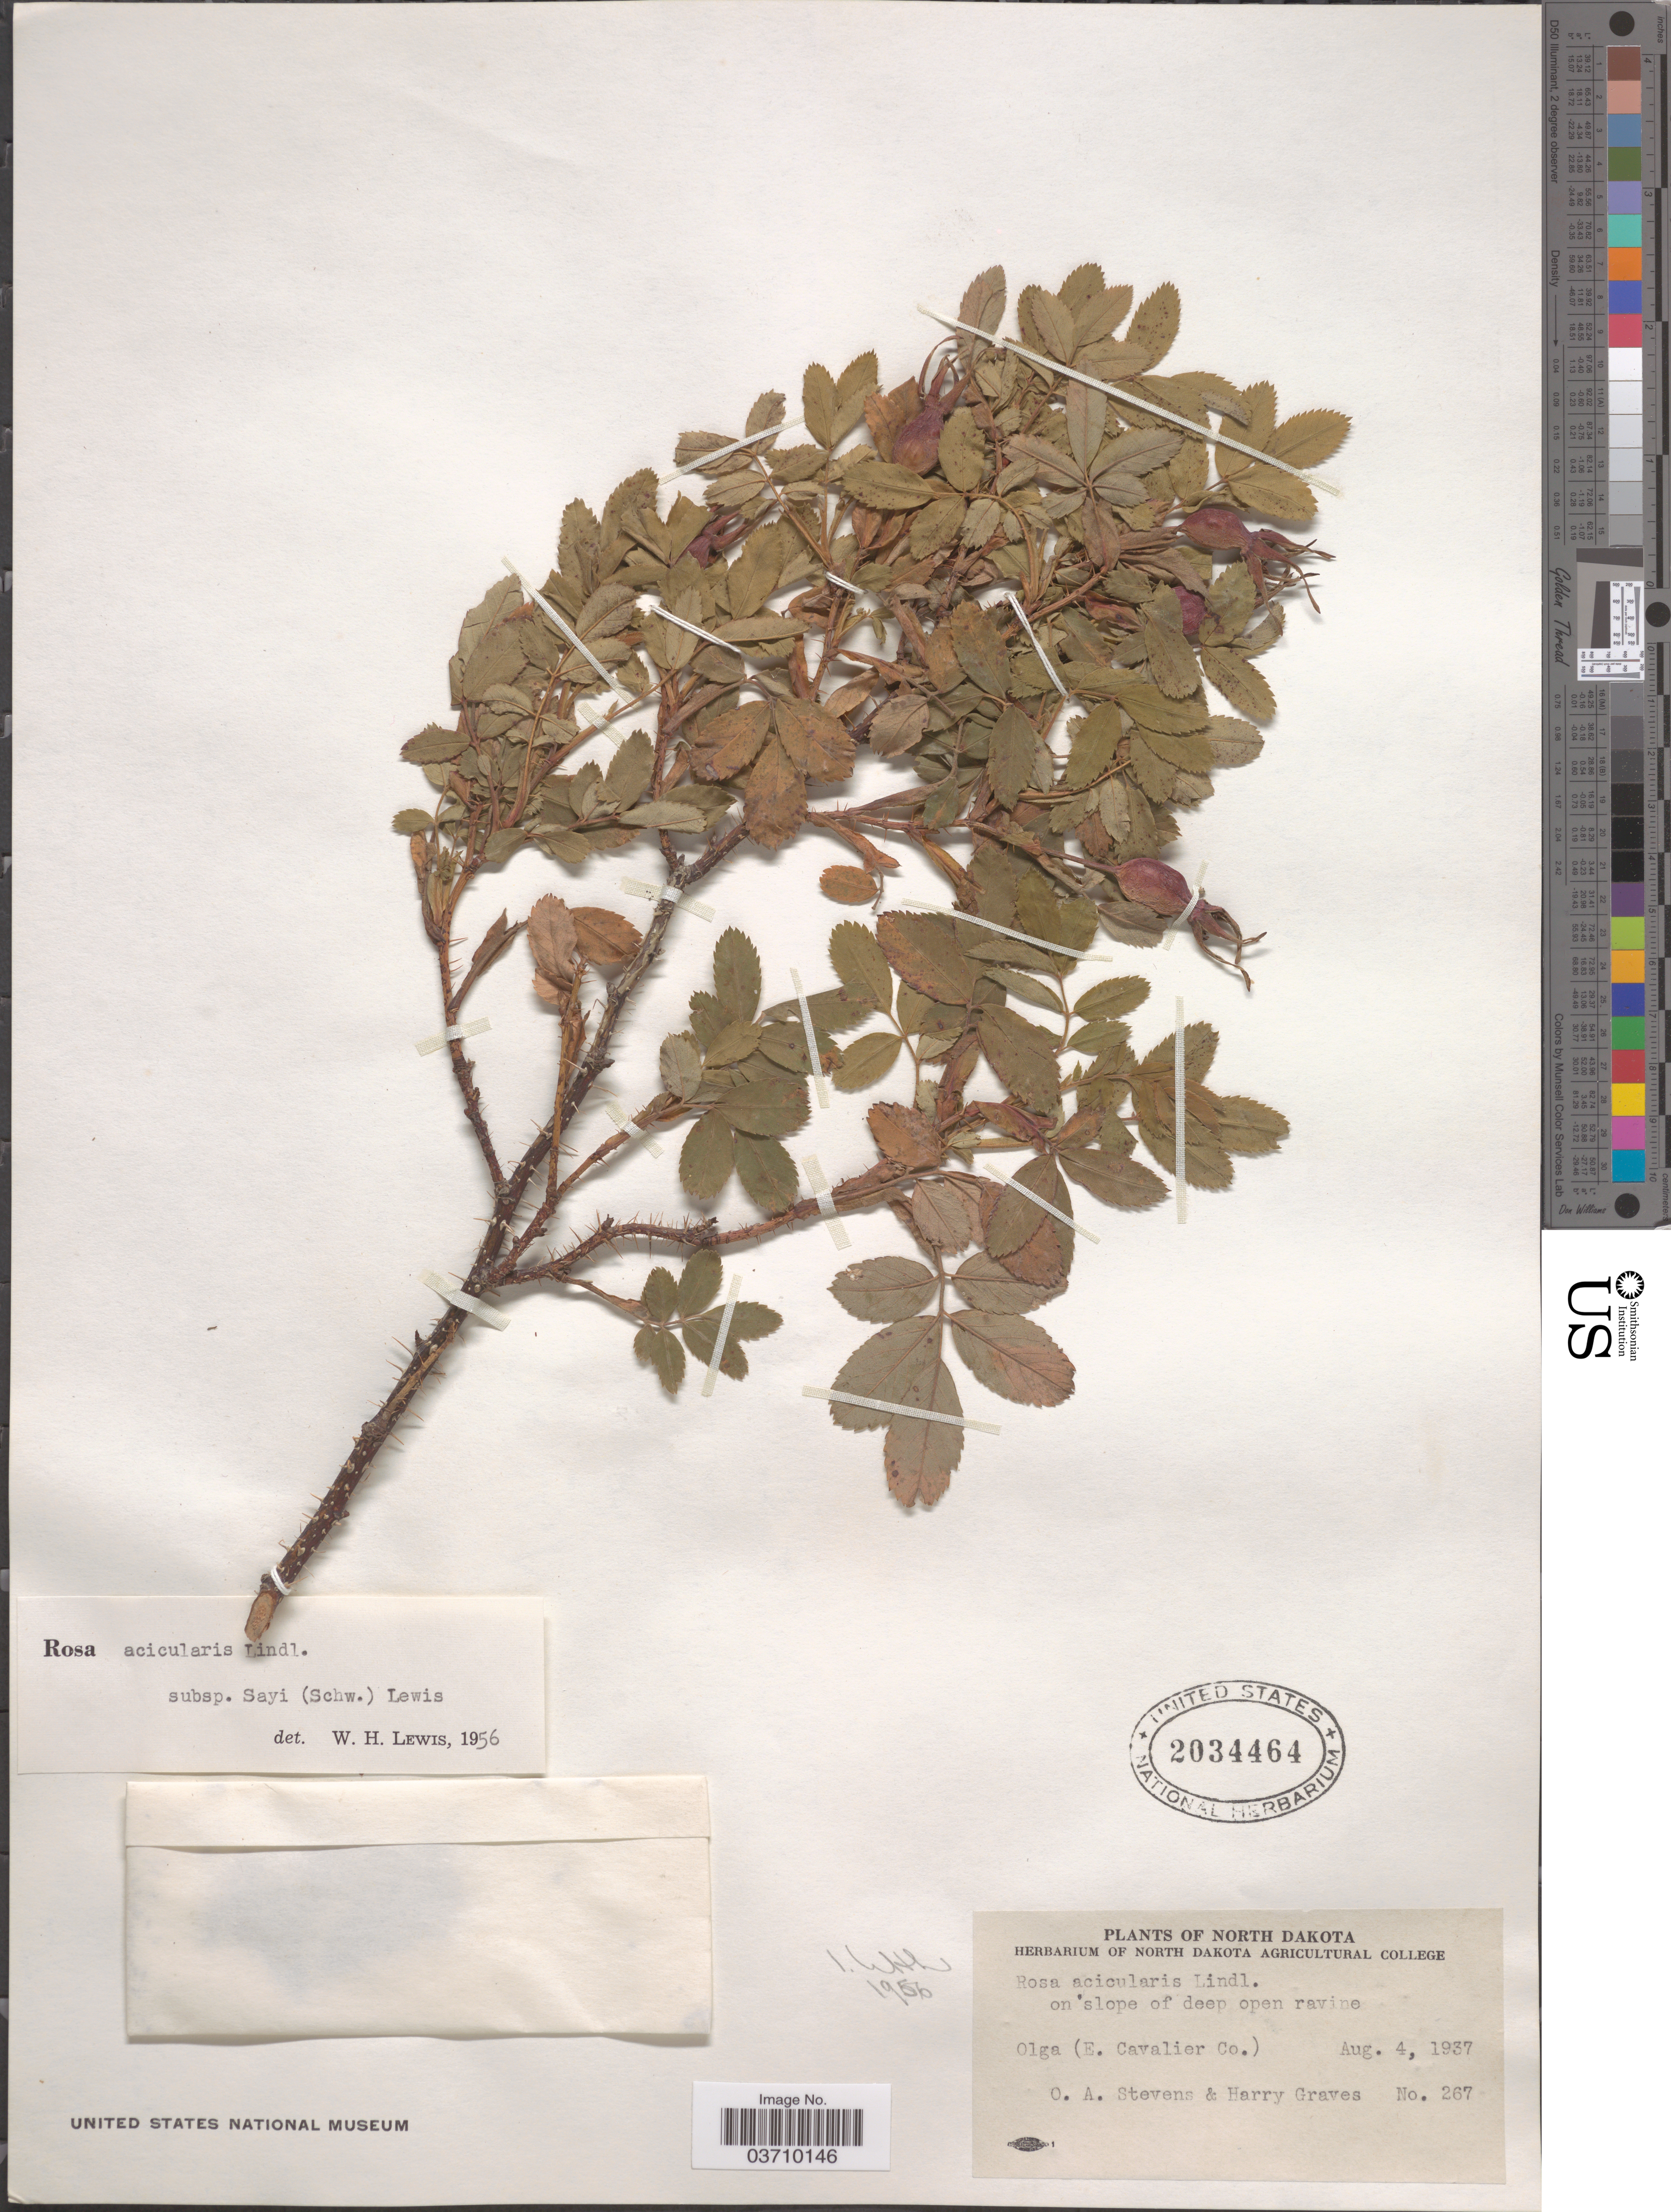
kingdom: Plantae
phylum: Tracheophyta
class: Magnoliopsida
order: Rosales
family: Rosaceae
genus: Rosa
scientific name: Rosa acicularis var. sayi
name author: (Schwein.) Rehder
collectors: O. A. Stevens & H. Graves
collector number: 267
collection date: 1937-08-04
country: United States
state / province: North Dakota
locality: Olga (E. Cavalier Co.).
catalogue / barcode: US 2034464